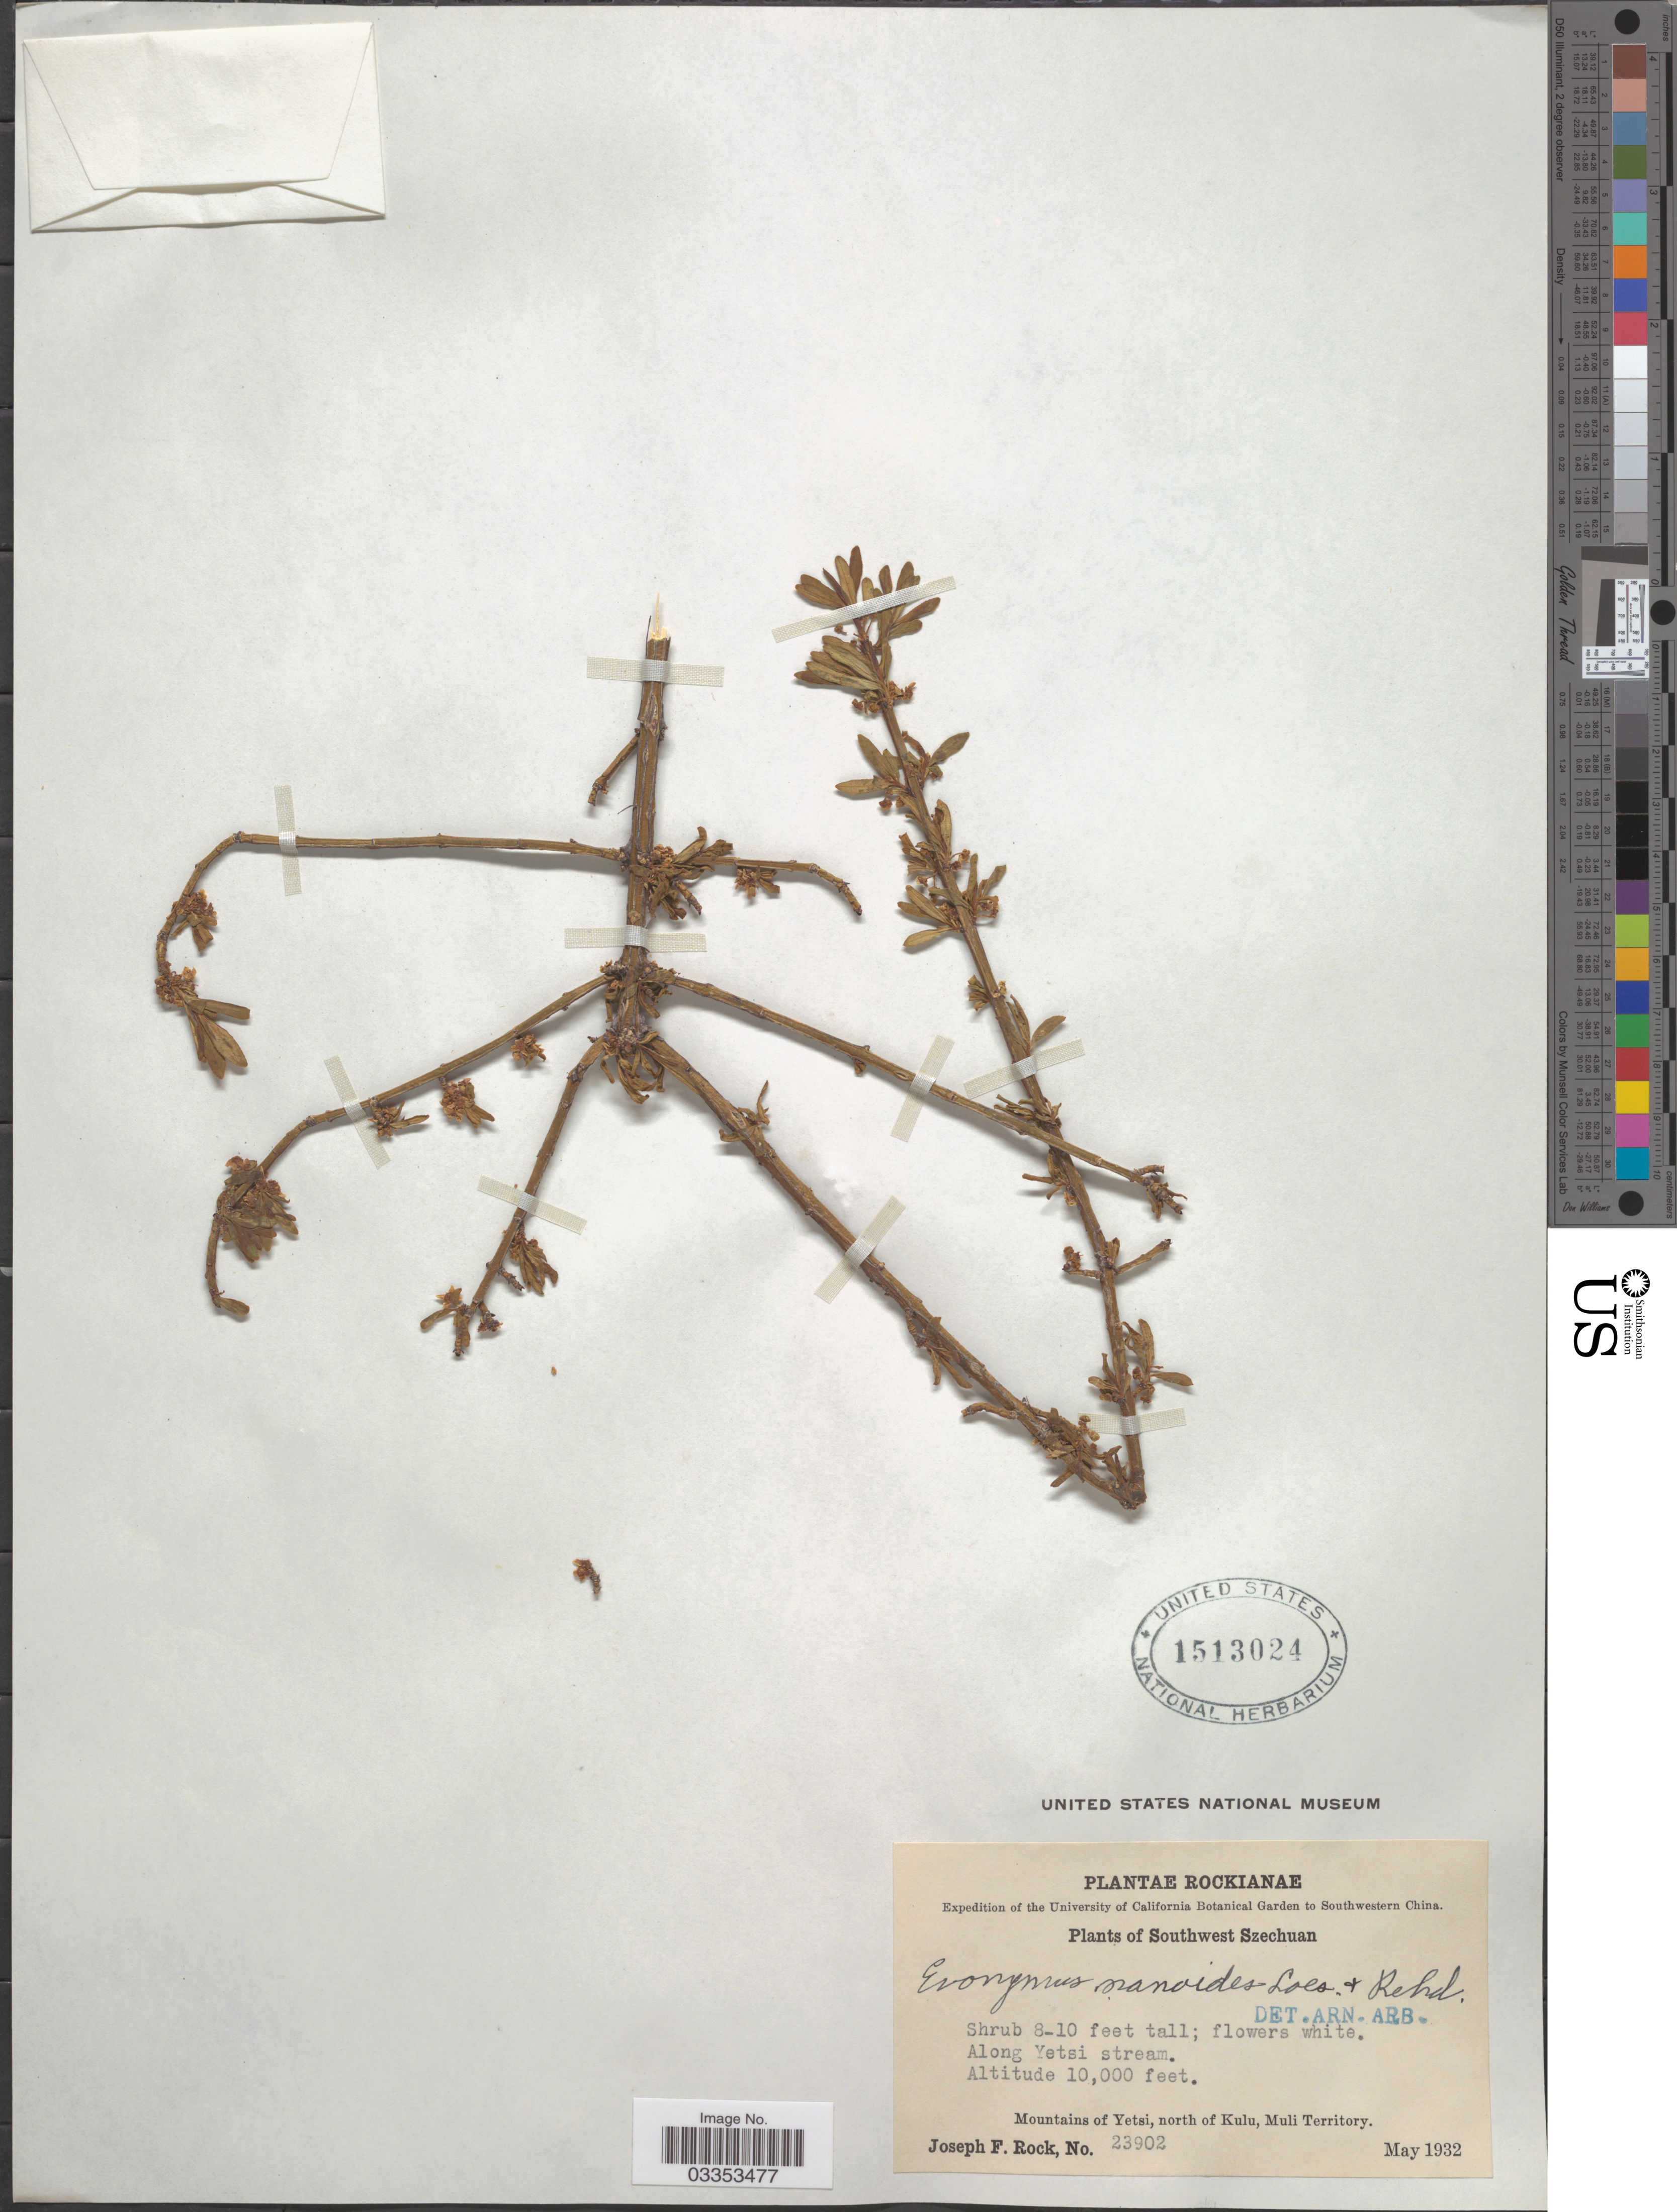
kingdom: Plantae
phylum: Tracheophyta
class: Magnoliopsida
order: Celastrales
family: Celastraceae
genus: Euonymus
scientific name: Euonymus nanoides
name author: Loes. & Rehder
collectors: J. F. Rock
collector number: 23902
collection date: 1932-05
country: China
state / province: Sichuan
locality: Southwest Szechuan. Along Yetsi stream. Mountains of Yetsi, north of Kulu, Muli Territory.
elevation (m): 3048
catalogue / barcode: US 1513024